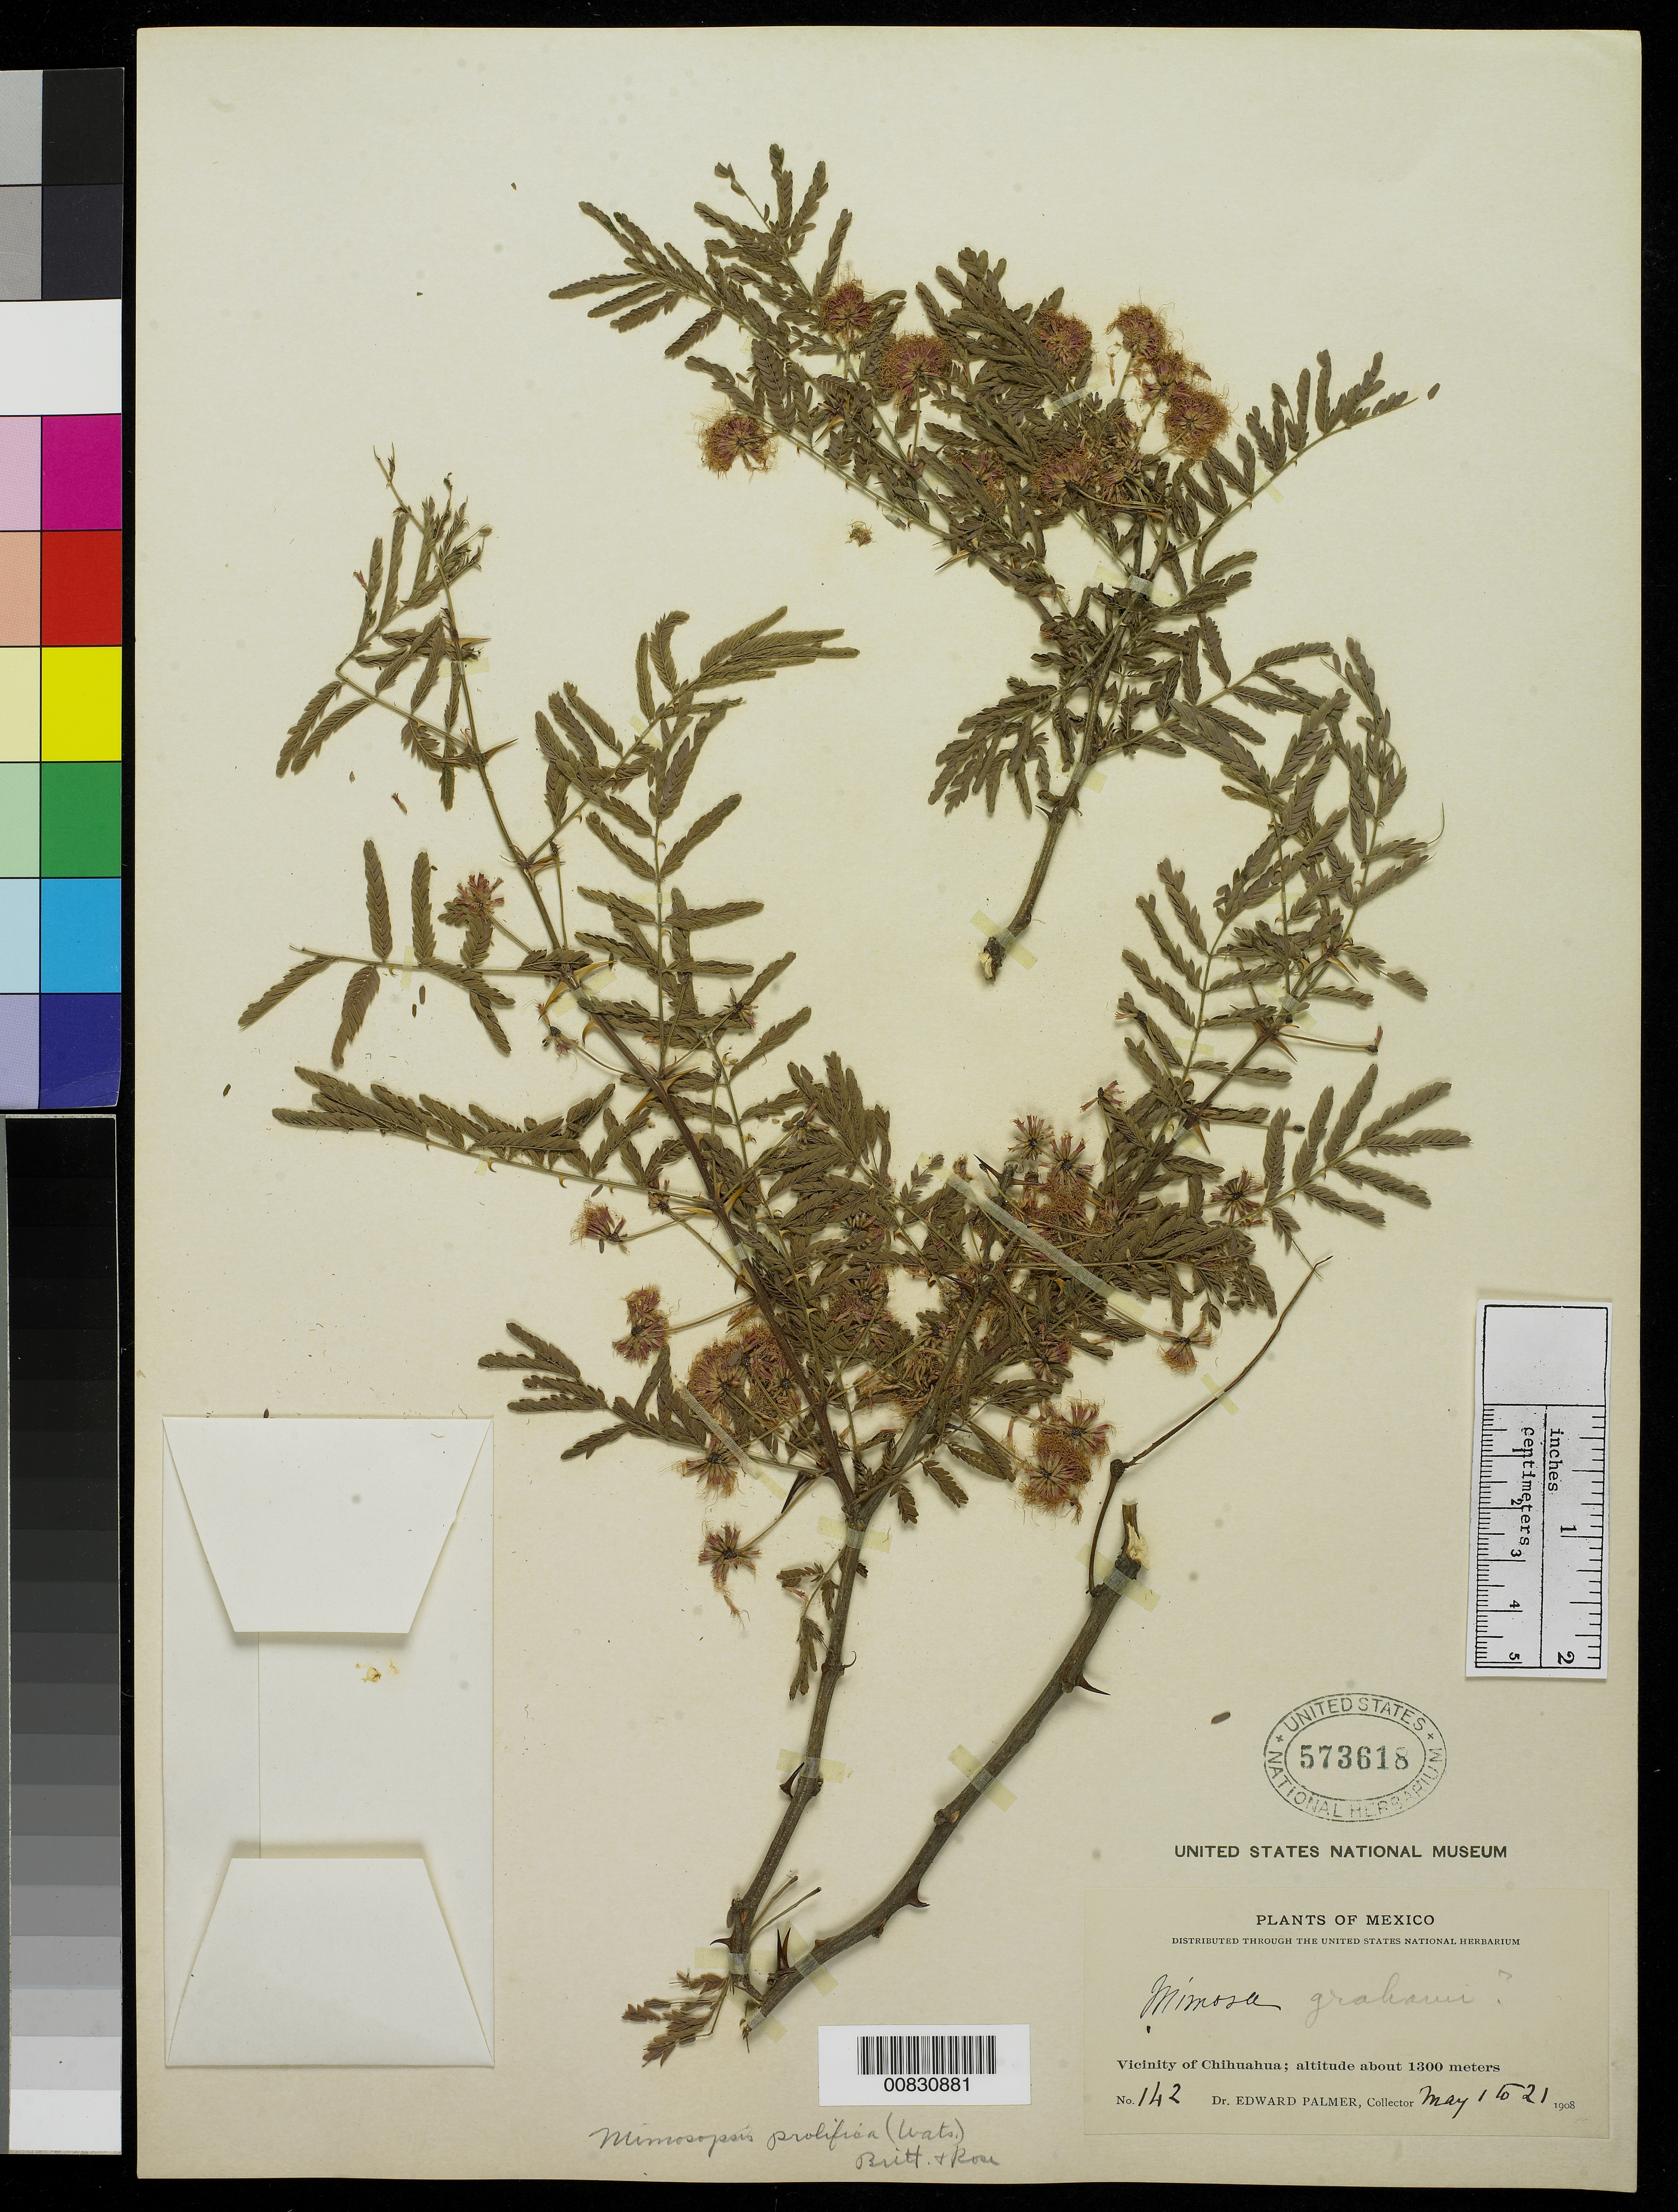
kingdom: Plantae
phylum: Tracheophyta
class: Magnoliopsida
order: Fabales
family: Fabaceae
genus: Mimosa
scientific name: Mimosa prolifica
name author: S. Watson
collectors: E. Palmer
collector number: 142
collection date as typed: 01 May 1908 to 21 May 1908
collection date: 1908-05-01/1908-05-21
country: Mexico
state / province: Chihuahua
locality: Vicinity of Chihuahua.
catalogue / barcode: US 573618